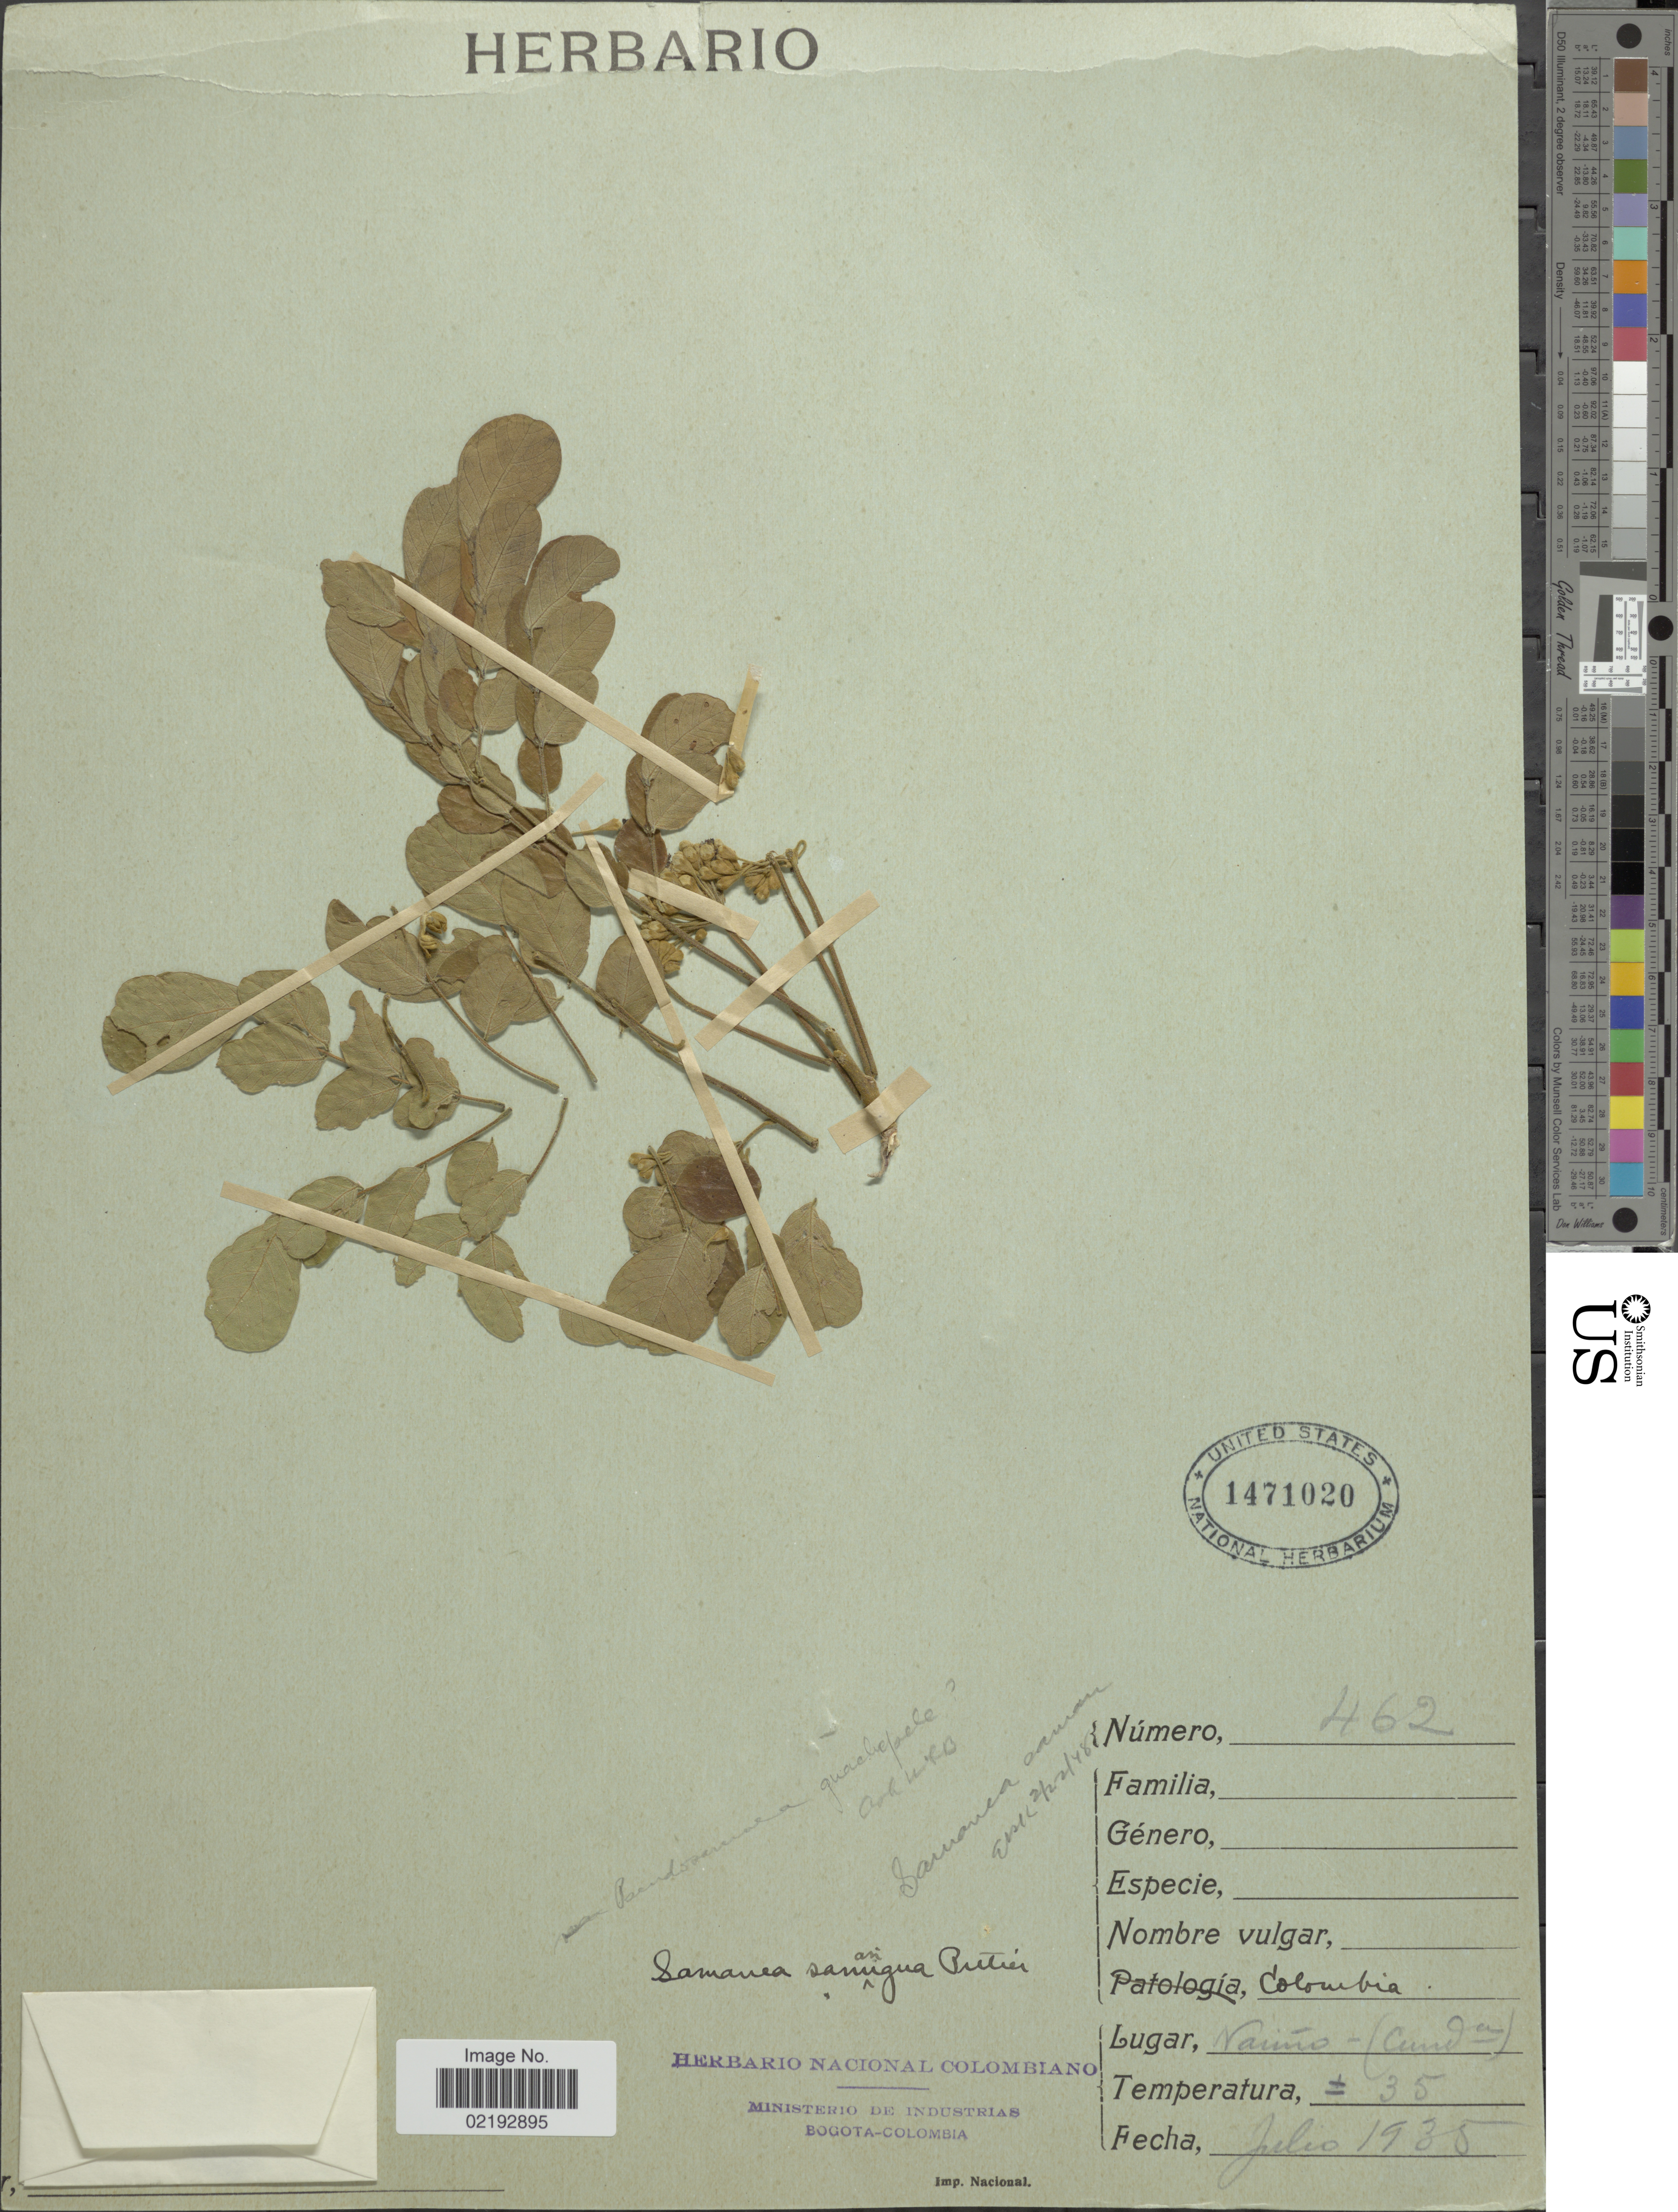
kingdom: Plantae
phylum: Tracheophyta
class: Magnoliopsida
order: Fabales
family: Fabaceae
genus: Samanea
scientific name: Samanea saman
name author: (Jacq.) Merr.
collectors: ex Herb. Nacional de Colombiano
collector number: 462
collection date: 1935-07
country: Colombia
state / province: Nariño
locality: Narino-(Cunda)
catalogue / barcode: US 1471020